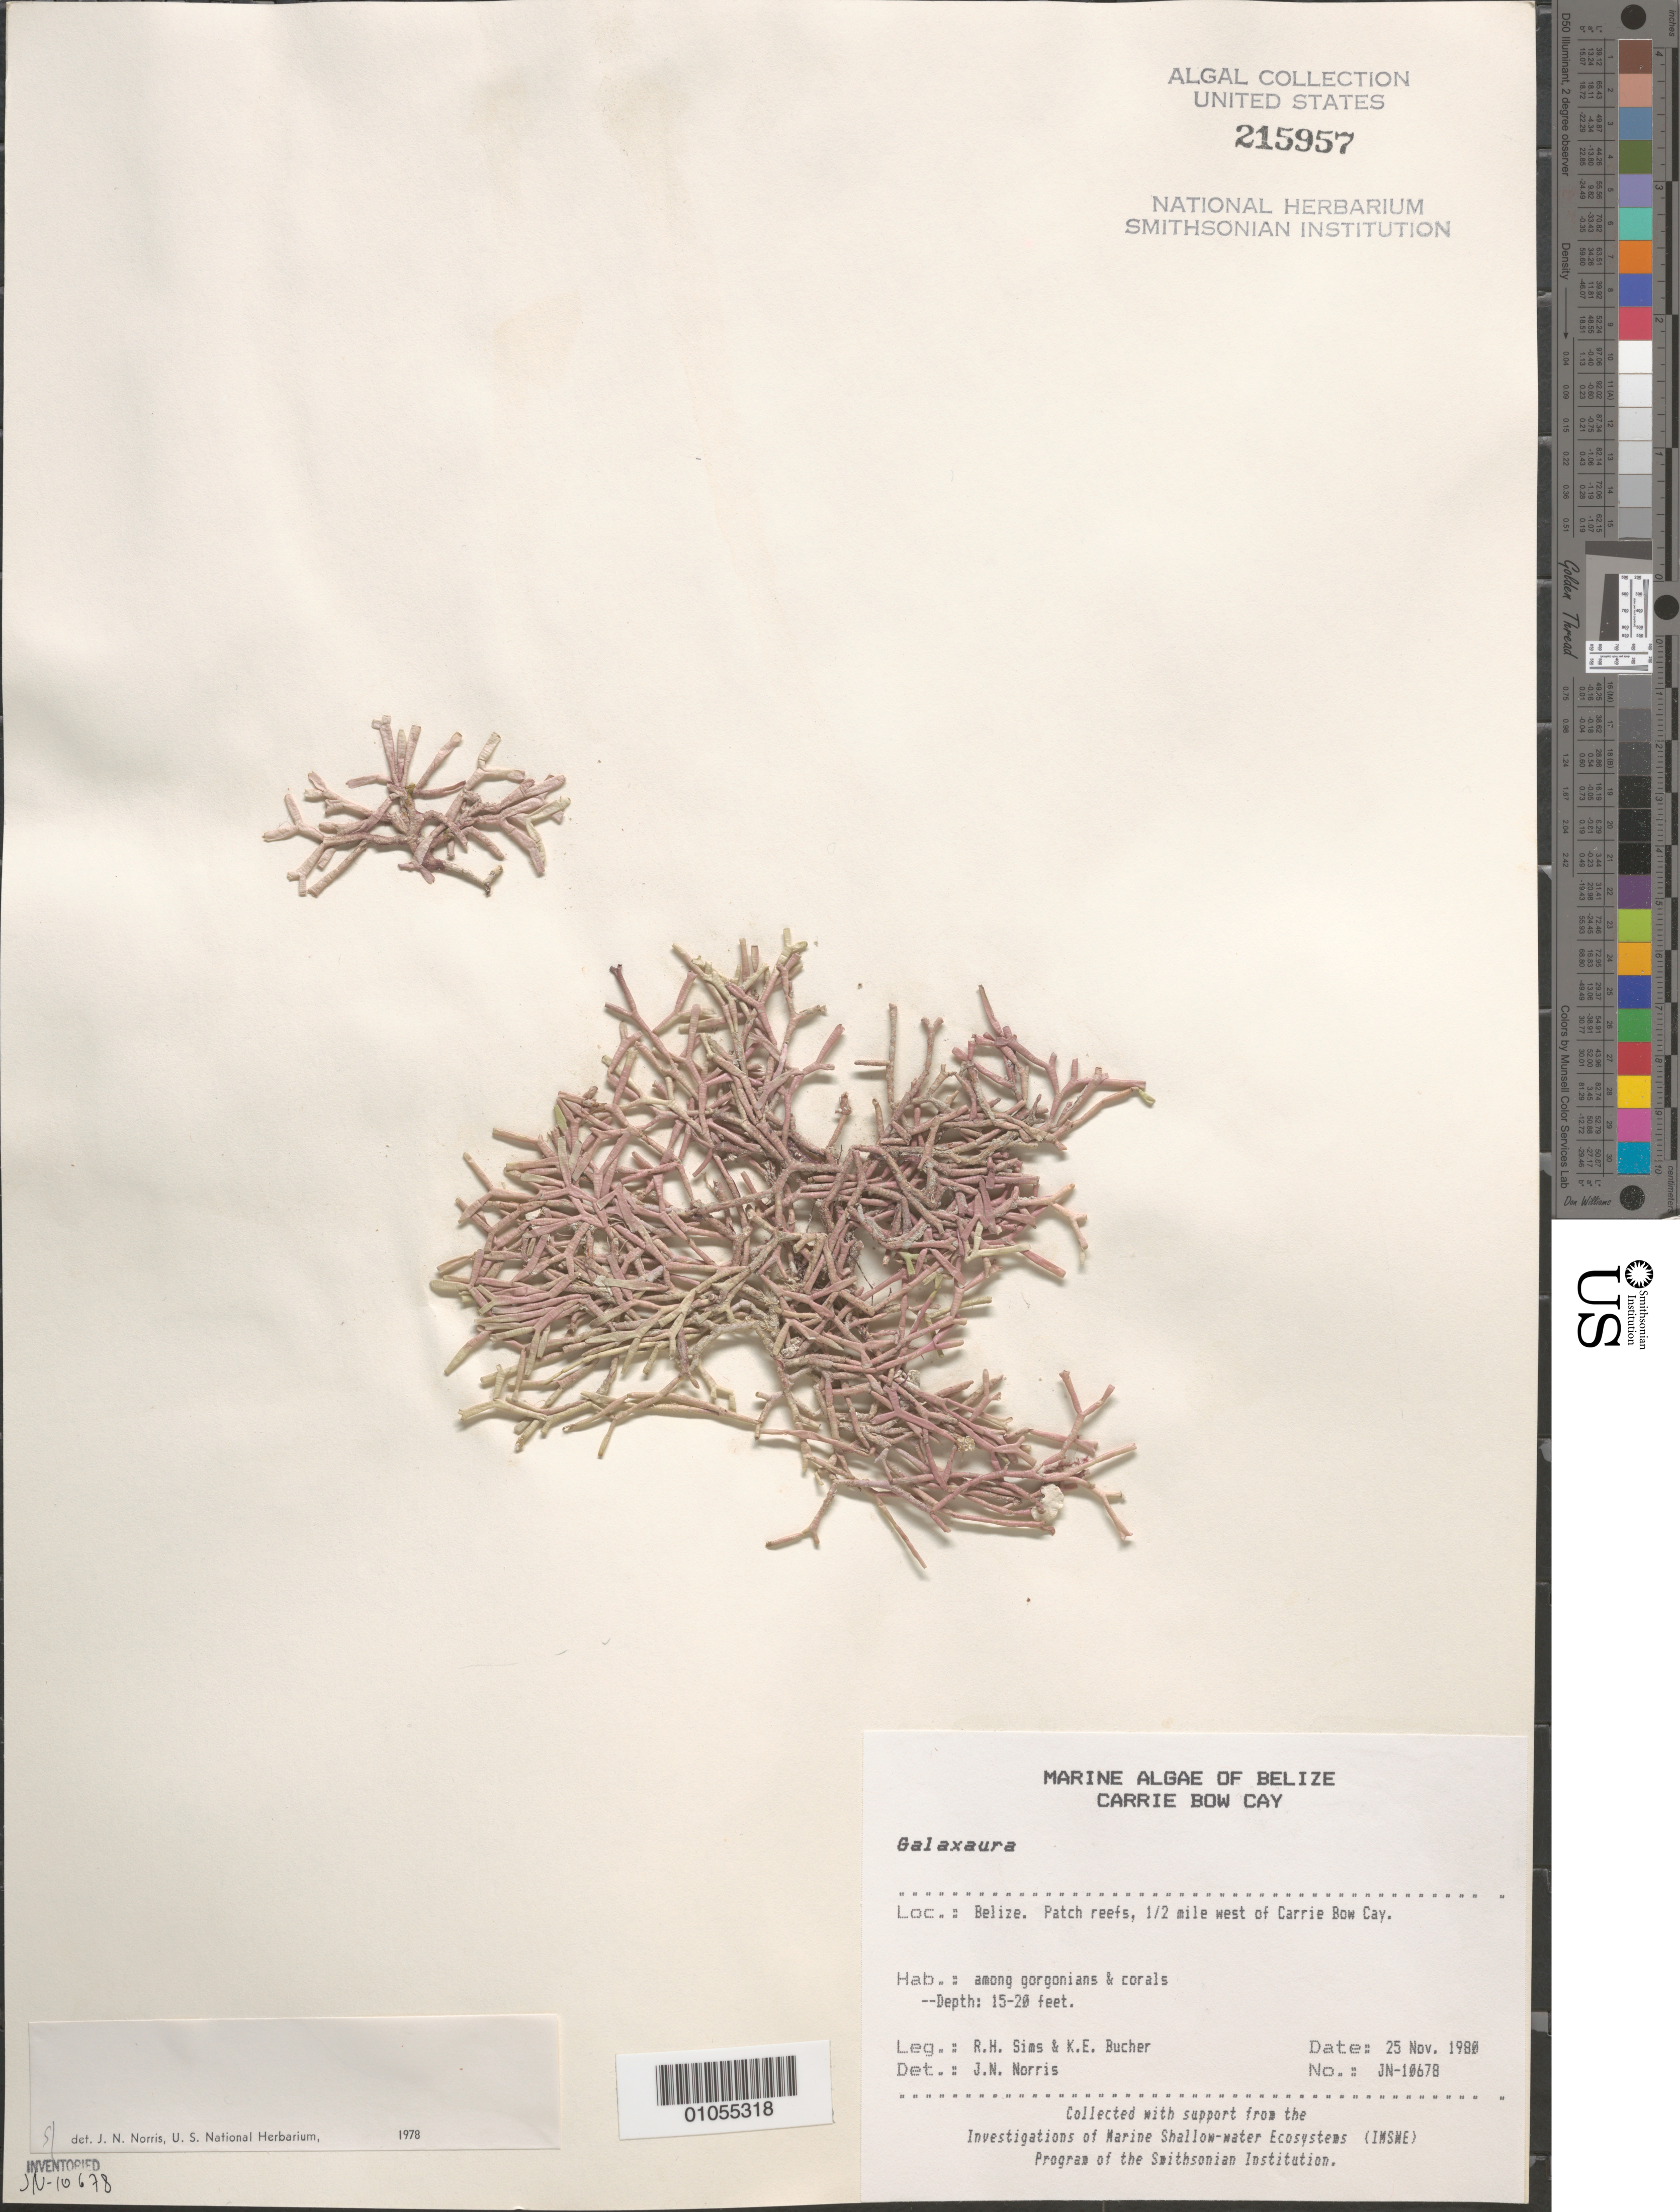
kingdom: Plantae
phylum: Rhodophyta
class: Florideophyceae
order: Nemaliales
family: Galaxauraceae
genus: Galaxaura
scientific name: Galaxaura sp.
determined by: Norris, James N.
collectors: R. H. Sims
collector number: JN-10678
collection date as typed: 25 Nov 1980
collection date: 1980-11-25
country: Belize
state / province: Stann Creek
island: Carrie Bow Cay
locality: Patch reefs 1/2 mile west of Carrie Bow Cay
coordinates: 16 48'N, 88 05'W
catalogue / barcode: US 215957